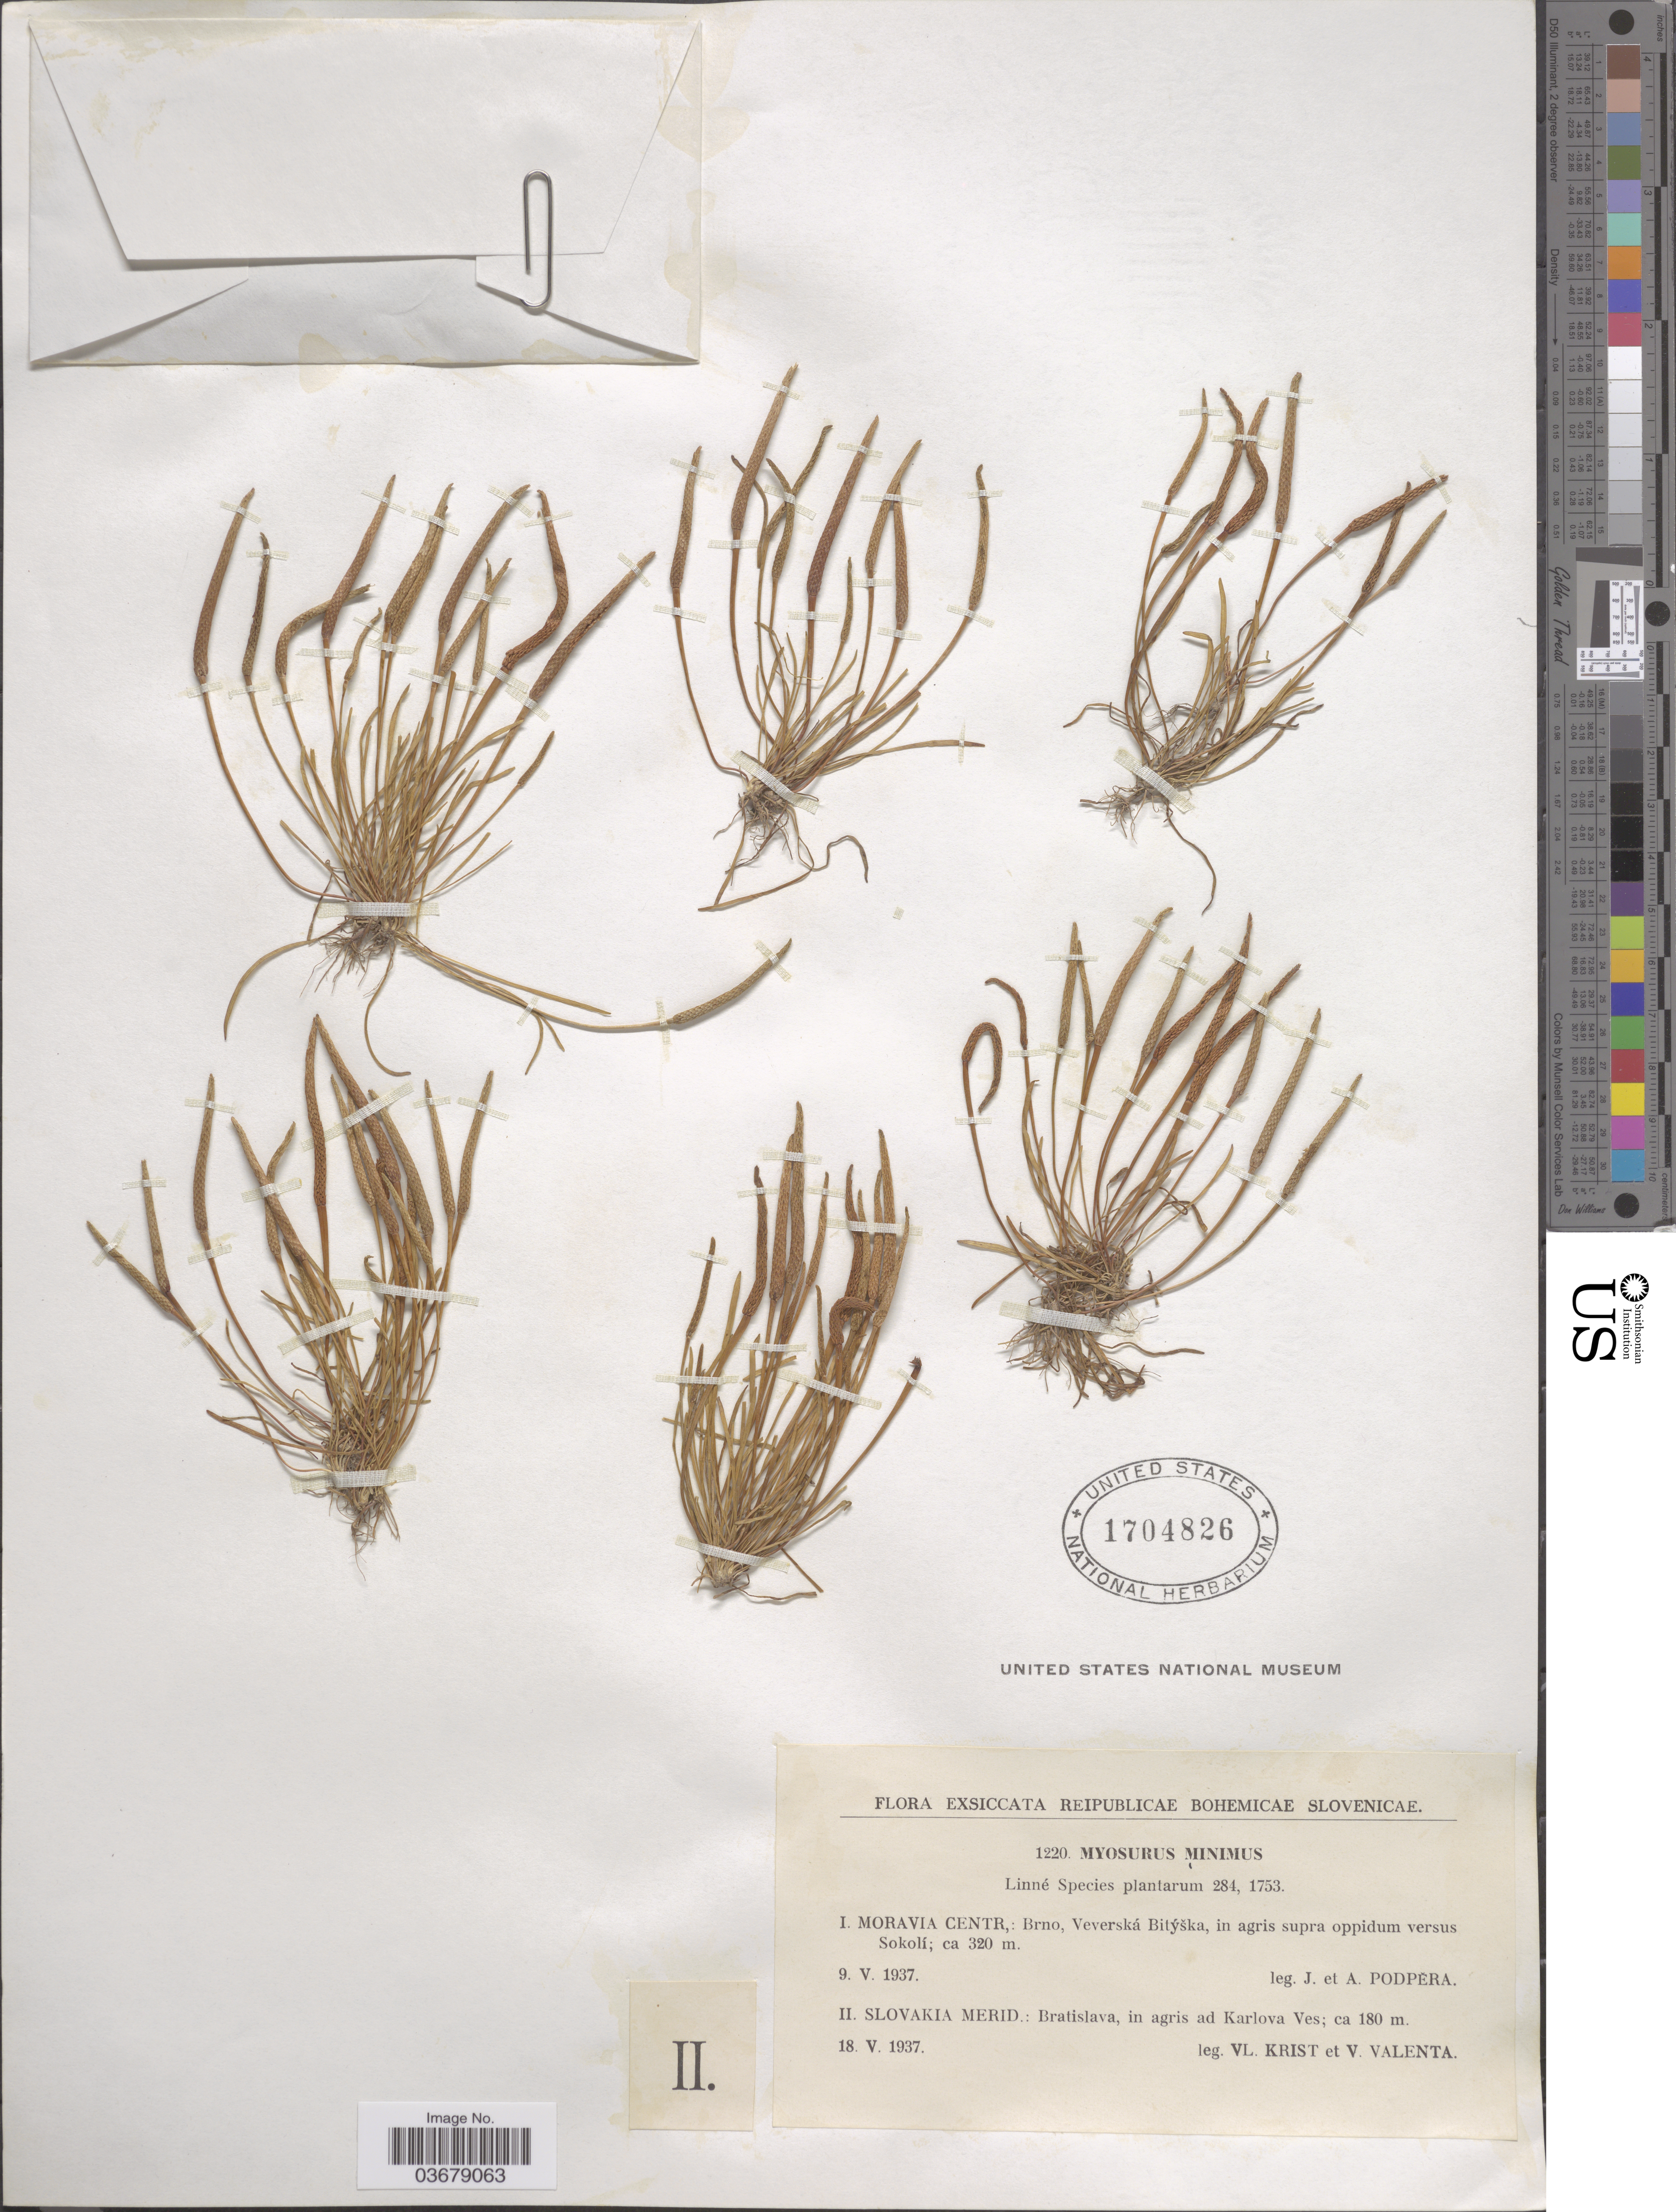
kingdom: Plantae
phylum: Tracheophyta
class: Magnoliopsida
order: Ranunculales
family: Ranunculaceae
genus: Myosurus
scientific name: Myosurus minimus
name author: L.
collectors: V. Krist & V. Valenta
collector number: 1220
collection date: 1937-05-18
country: Slovakia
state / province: Bratislavsky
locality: Reipublicae Bohemicae Slovenicae. Slovakia Merid.: Bratislava, in agris ad Karlova Ves.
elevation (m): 180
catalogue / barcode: US 1704826